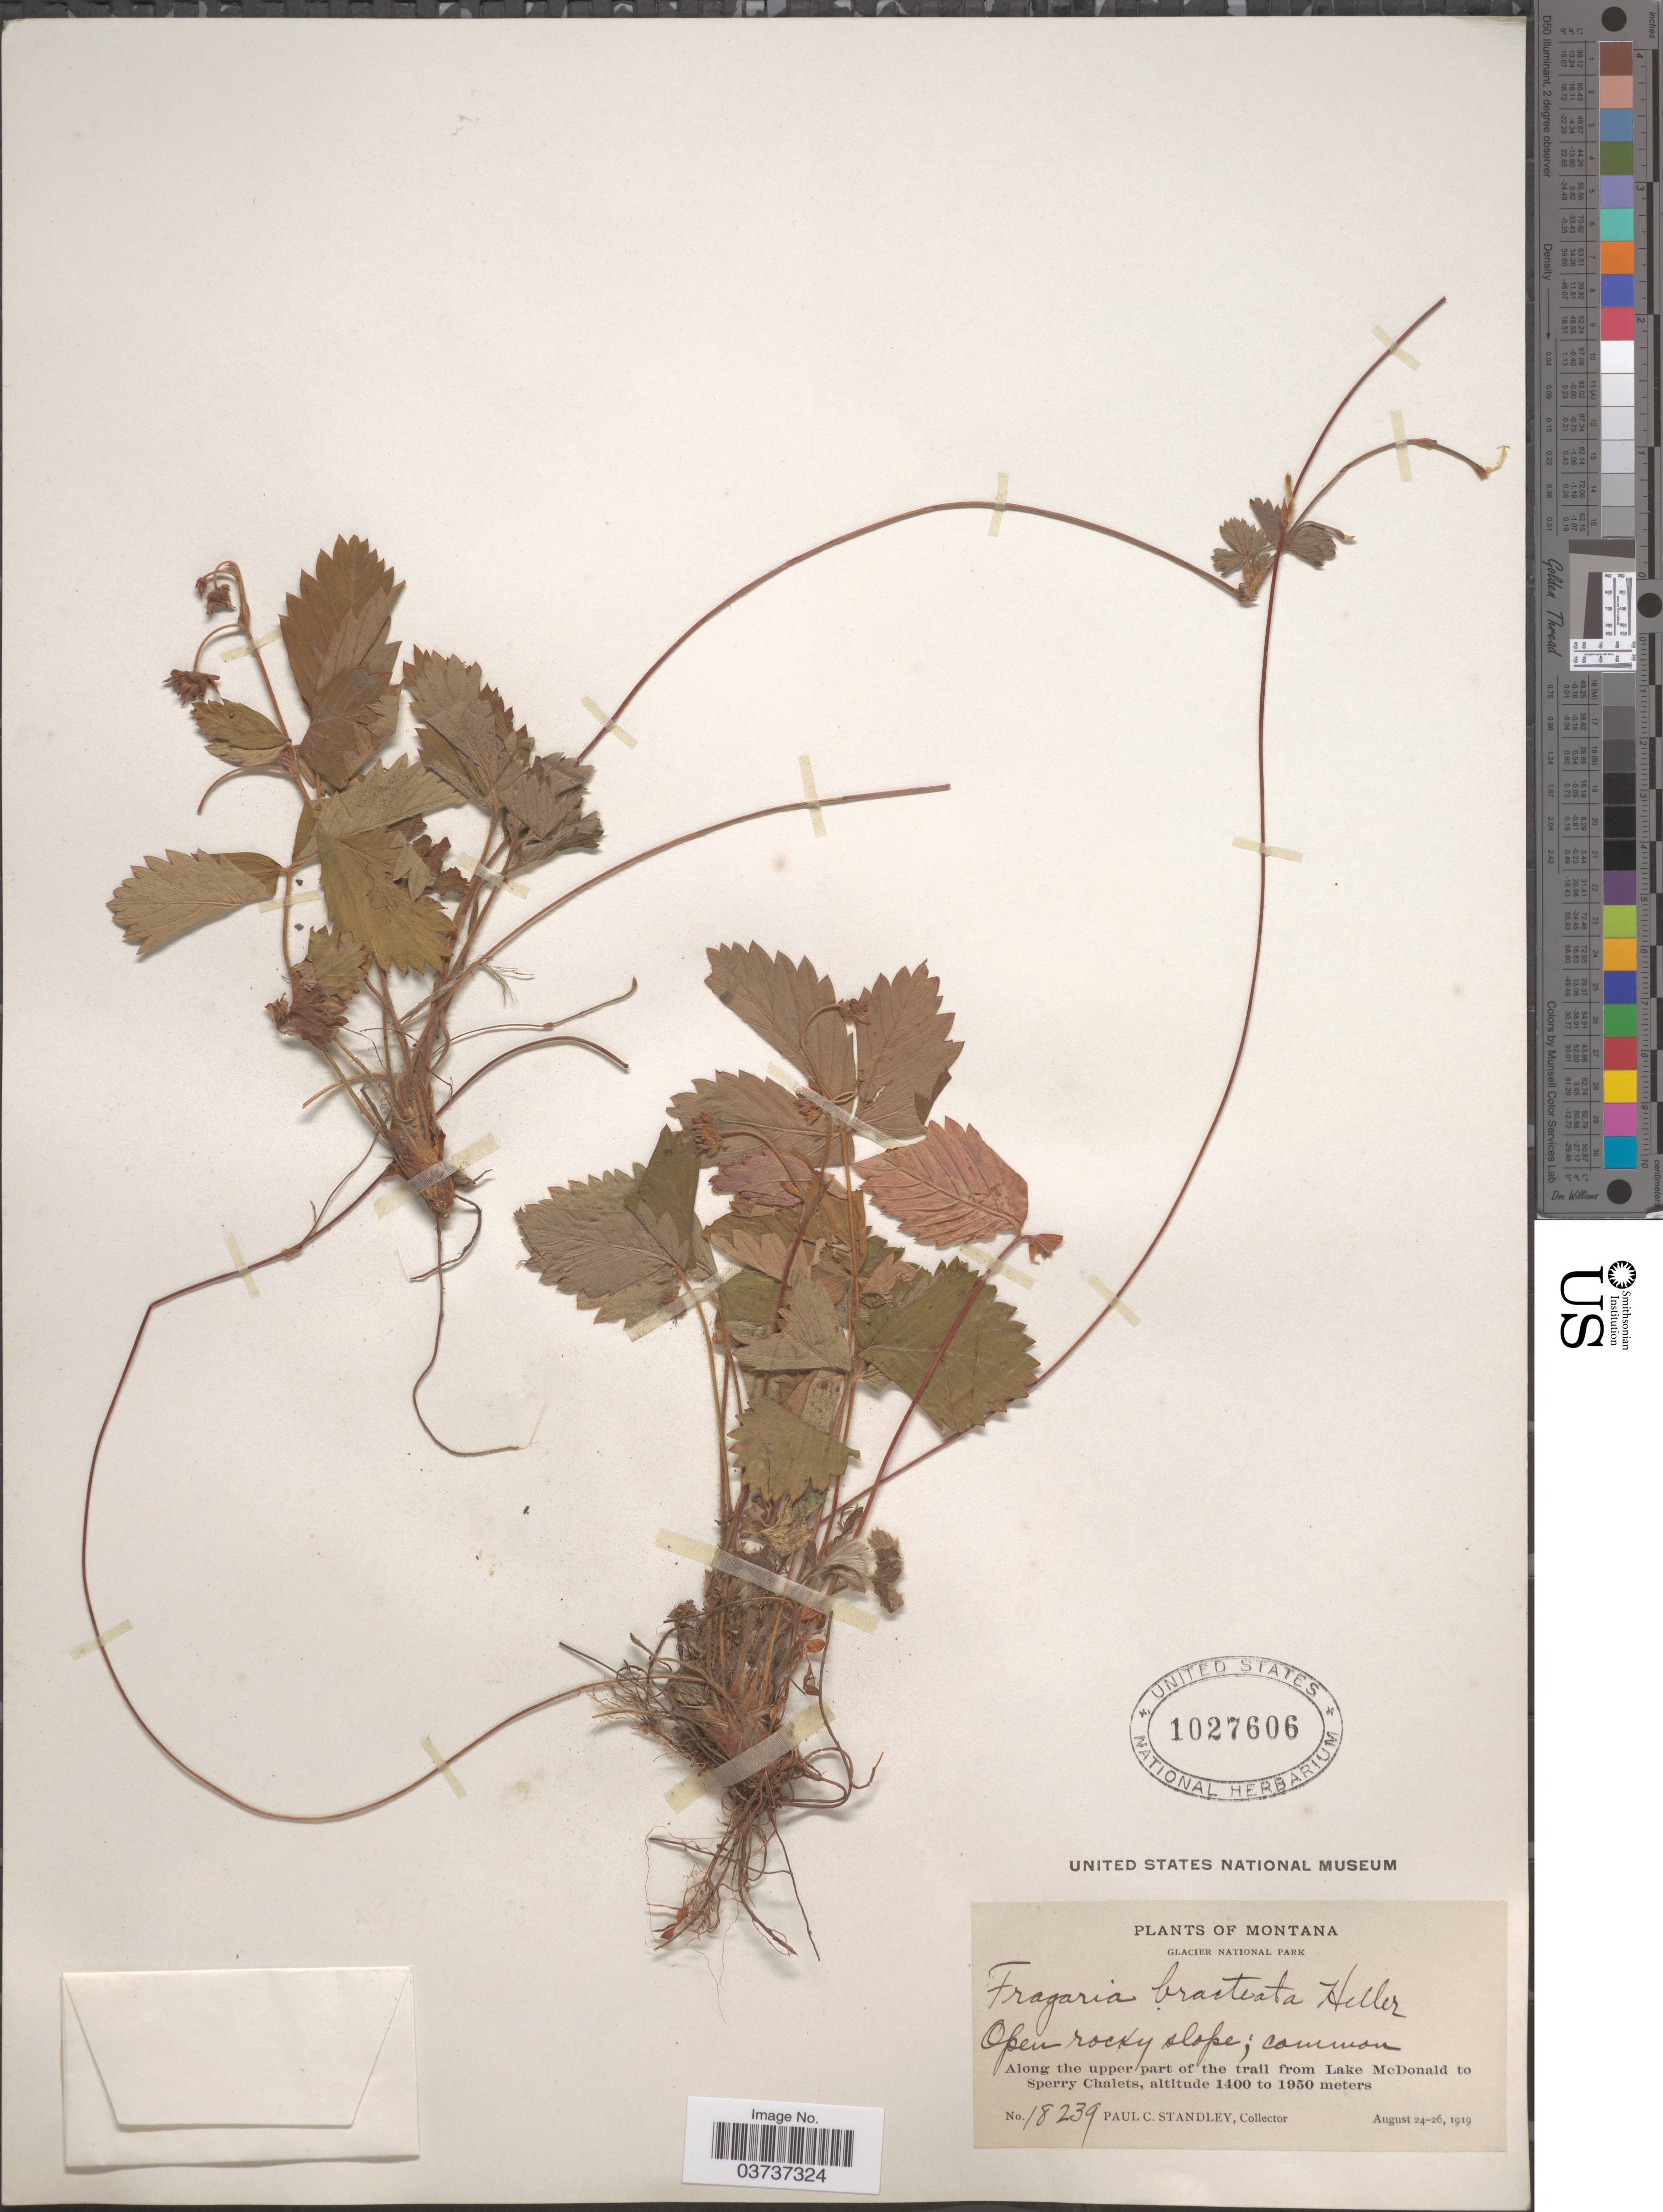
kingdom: Plantae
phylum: Tracheophyta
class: Magnoliopsida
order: Rosales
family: Rosaceae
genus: Fragaria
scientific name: Fragaria vesca subsp. bracteata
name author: L.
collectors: P. C. Standley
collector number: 18239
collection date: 1919-08-24/1919-08-26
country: United States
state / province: Montana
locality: Glacier National Park. Along the upper part of the trail from Lake McDonald to Sperry Chalets.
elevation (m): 1400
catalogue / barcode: US 1027606